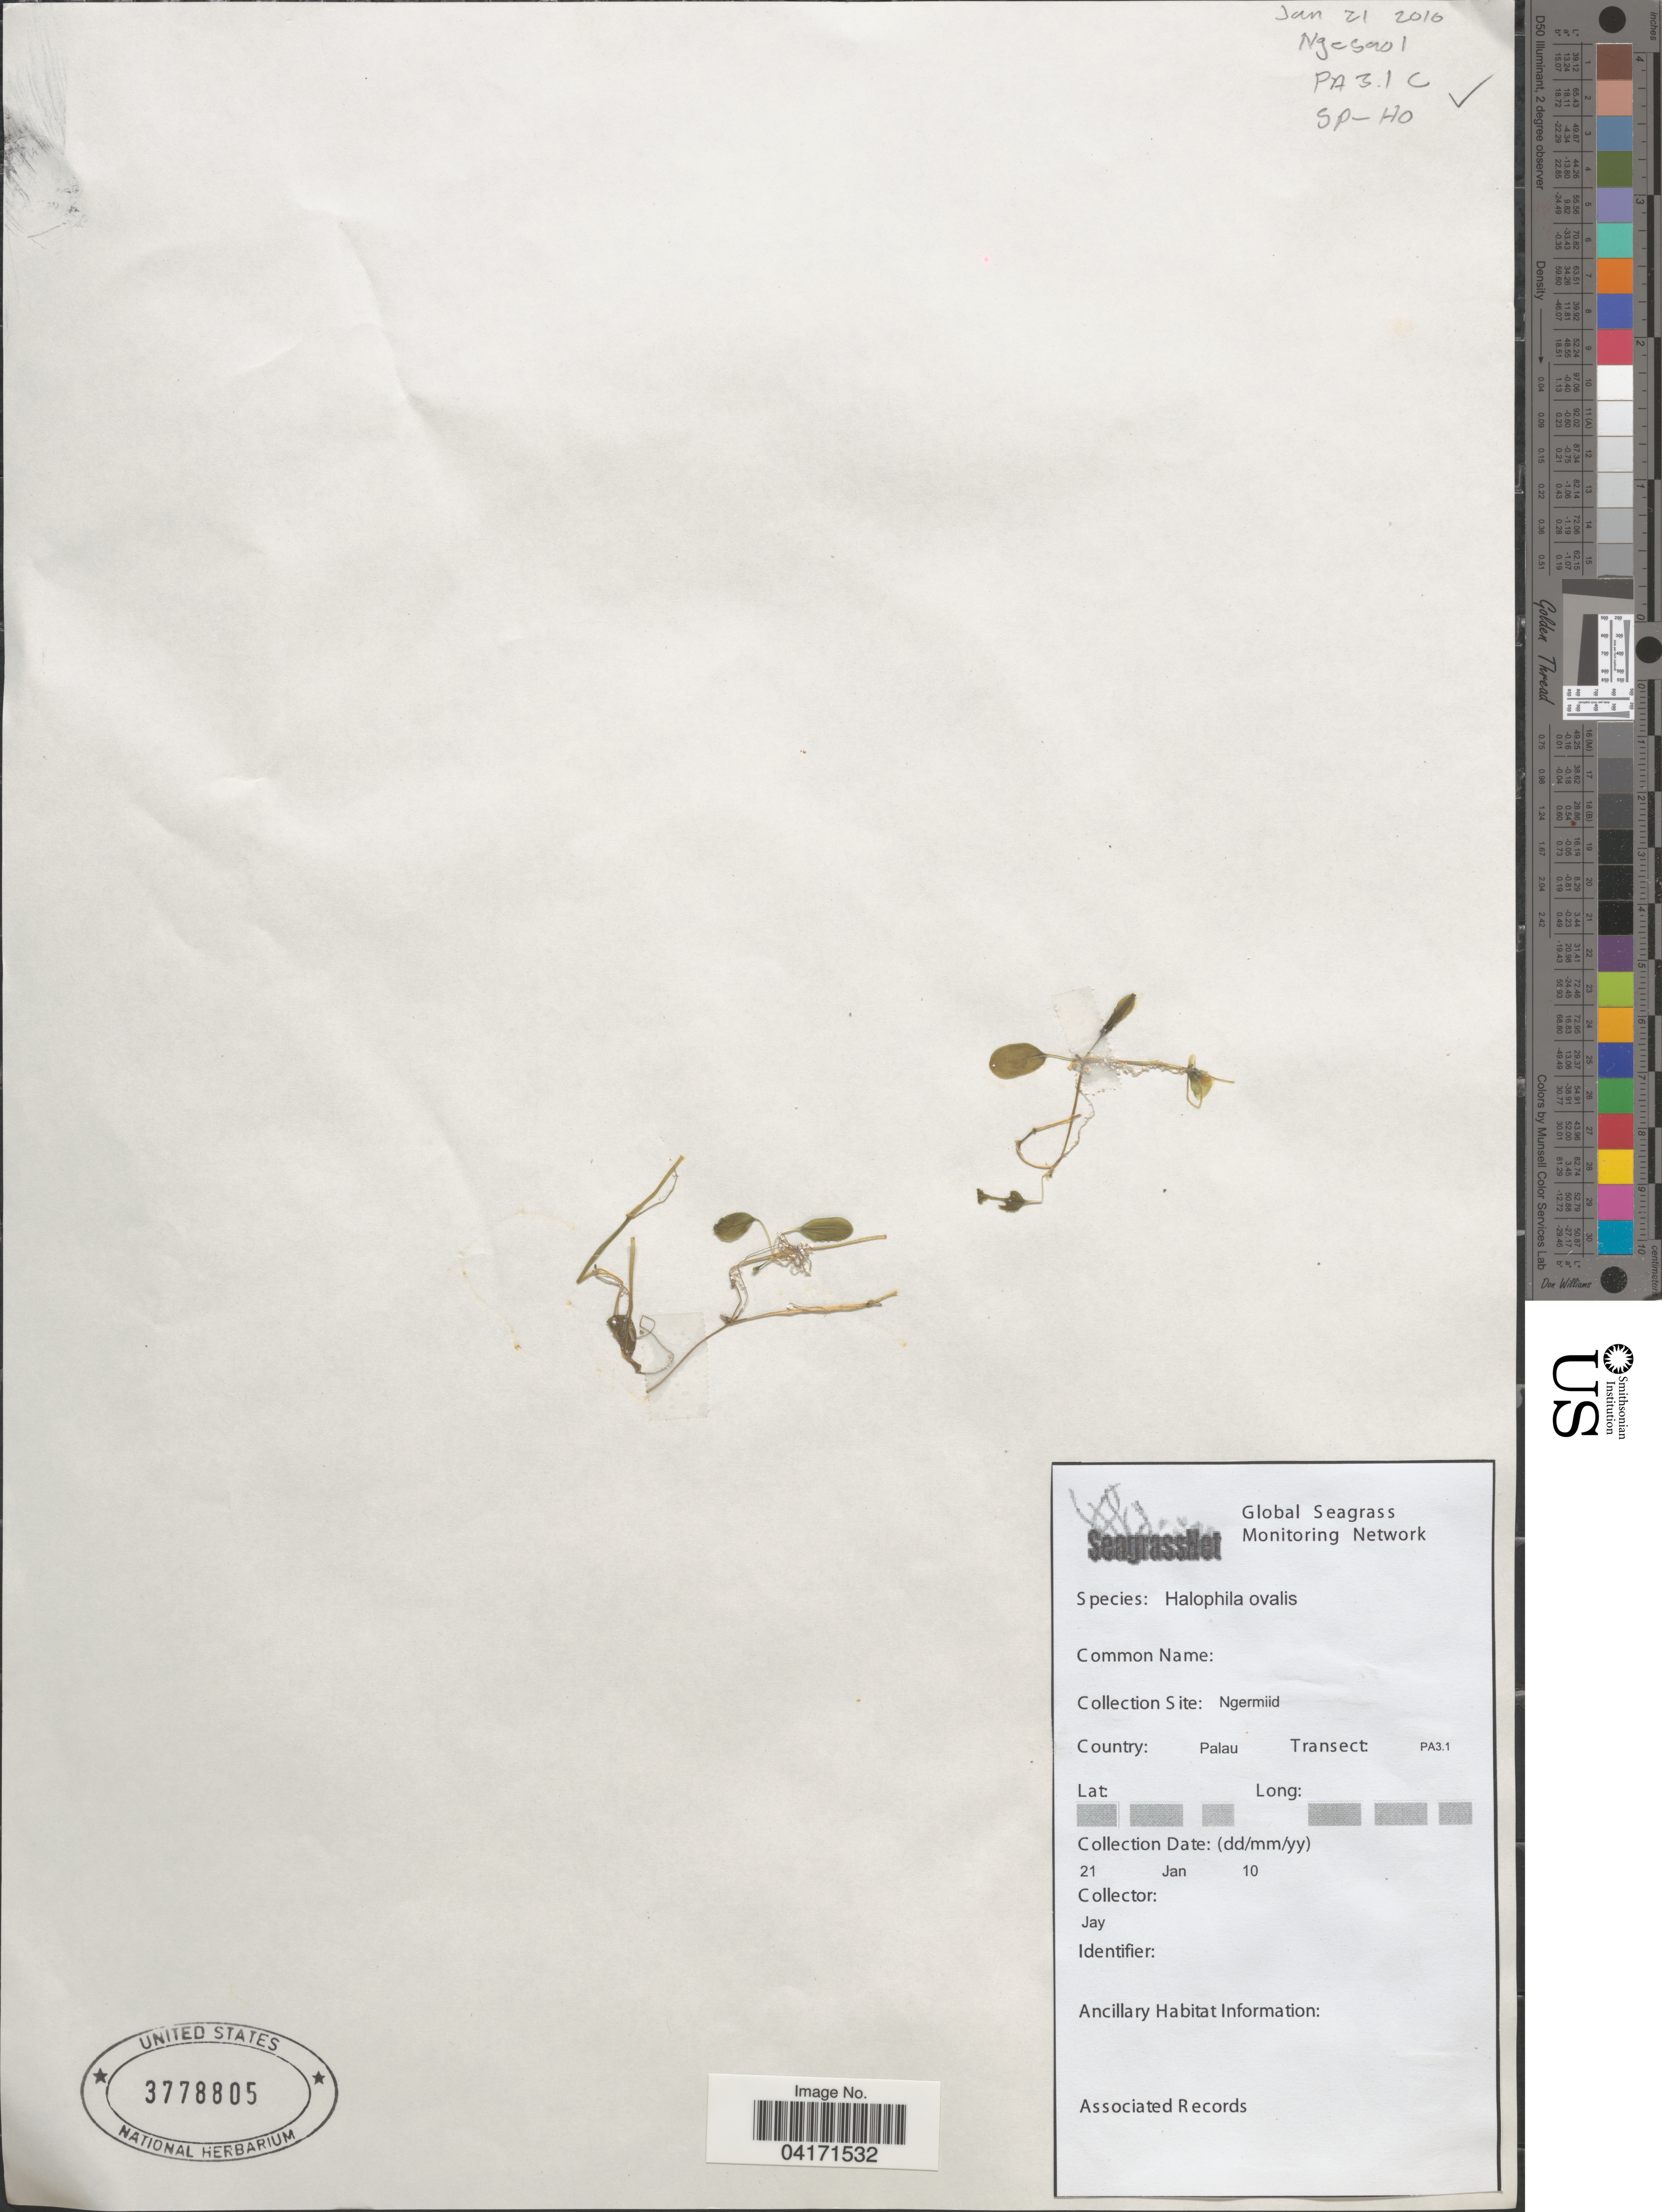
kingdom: Plantae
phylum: Tracheophyta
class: Liliopsida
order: Alismatales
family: Hydrocharitaceae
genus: Halophila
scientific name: Halophila ovalis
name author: (R. Br.) Hook. f.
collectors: Jay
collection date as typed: Transcribed d/m/y: 21/1/10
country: Palau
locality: PA 3.1 C. SP-HO. Ngermiid. Palau. Transect: PA3.1.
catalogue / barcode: US 3778805